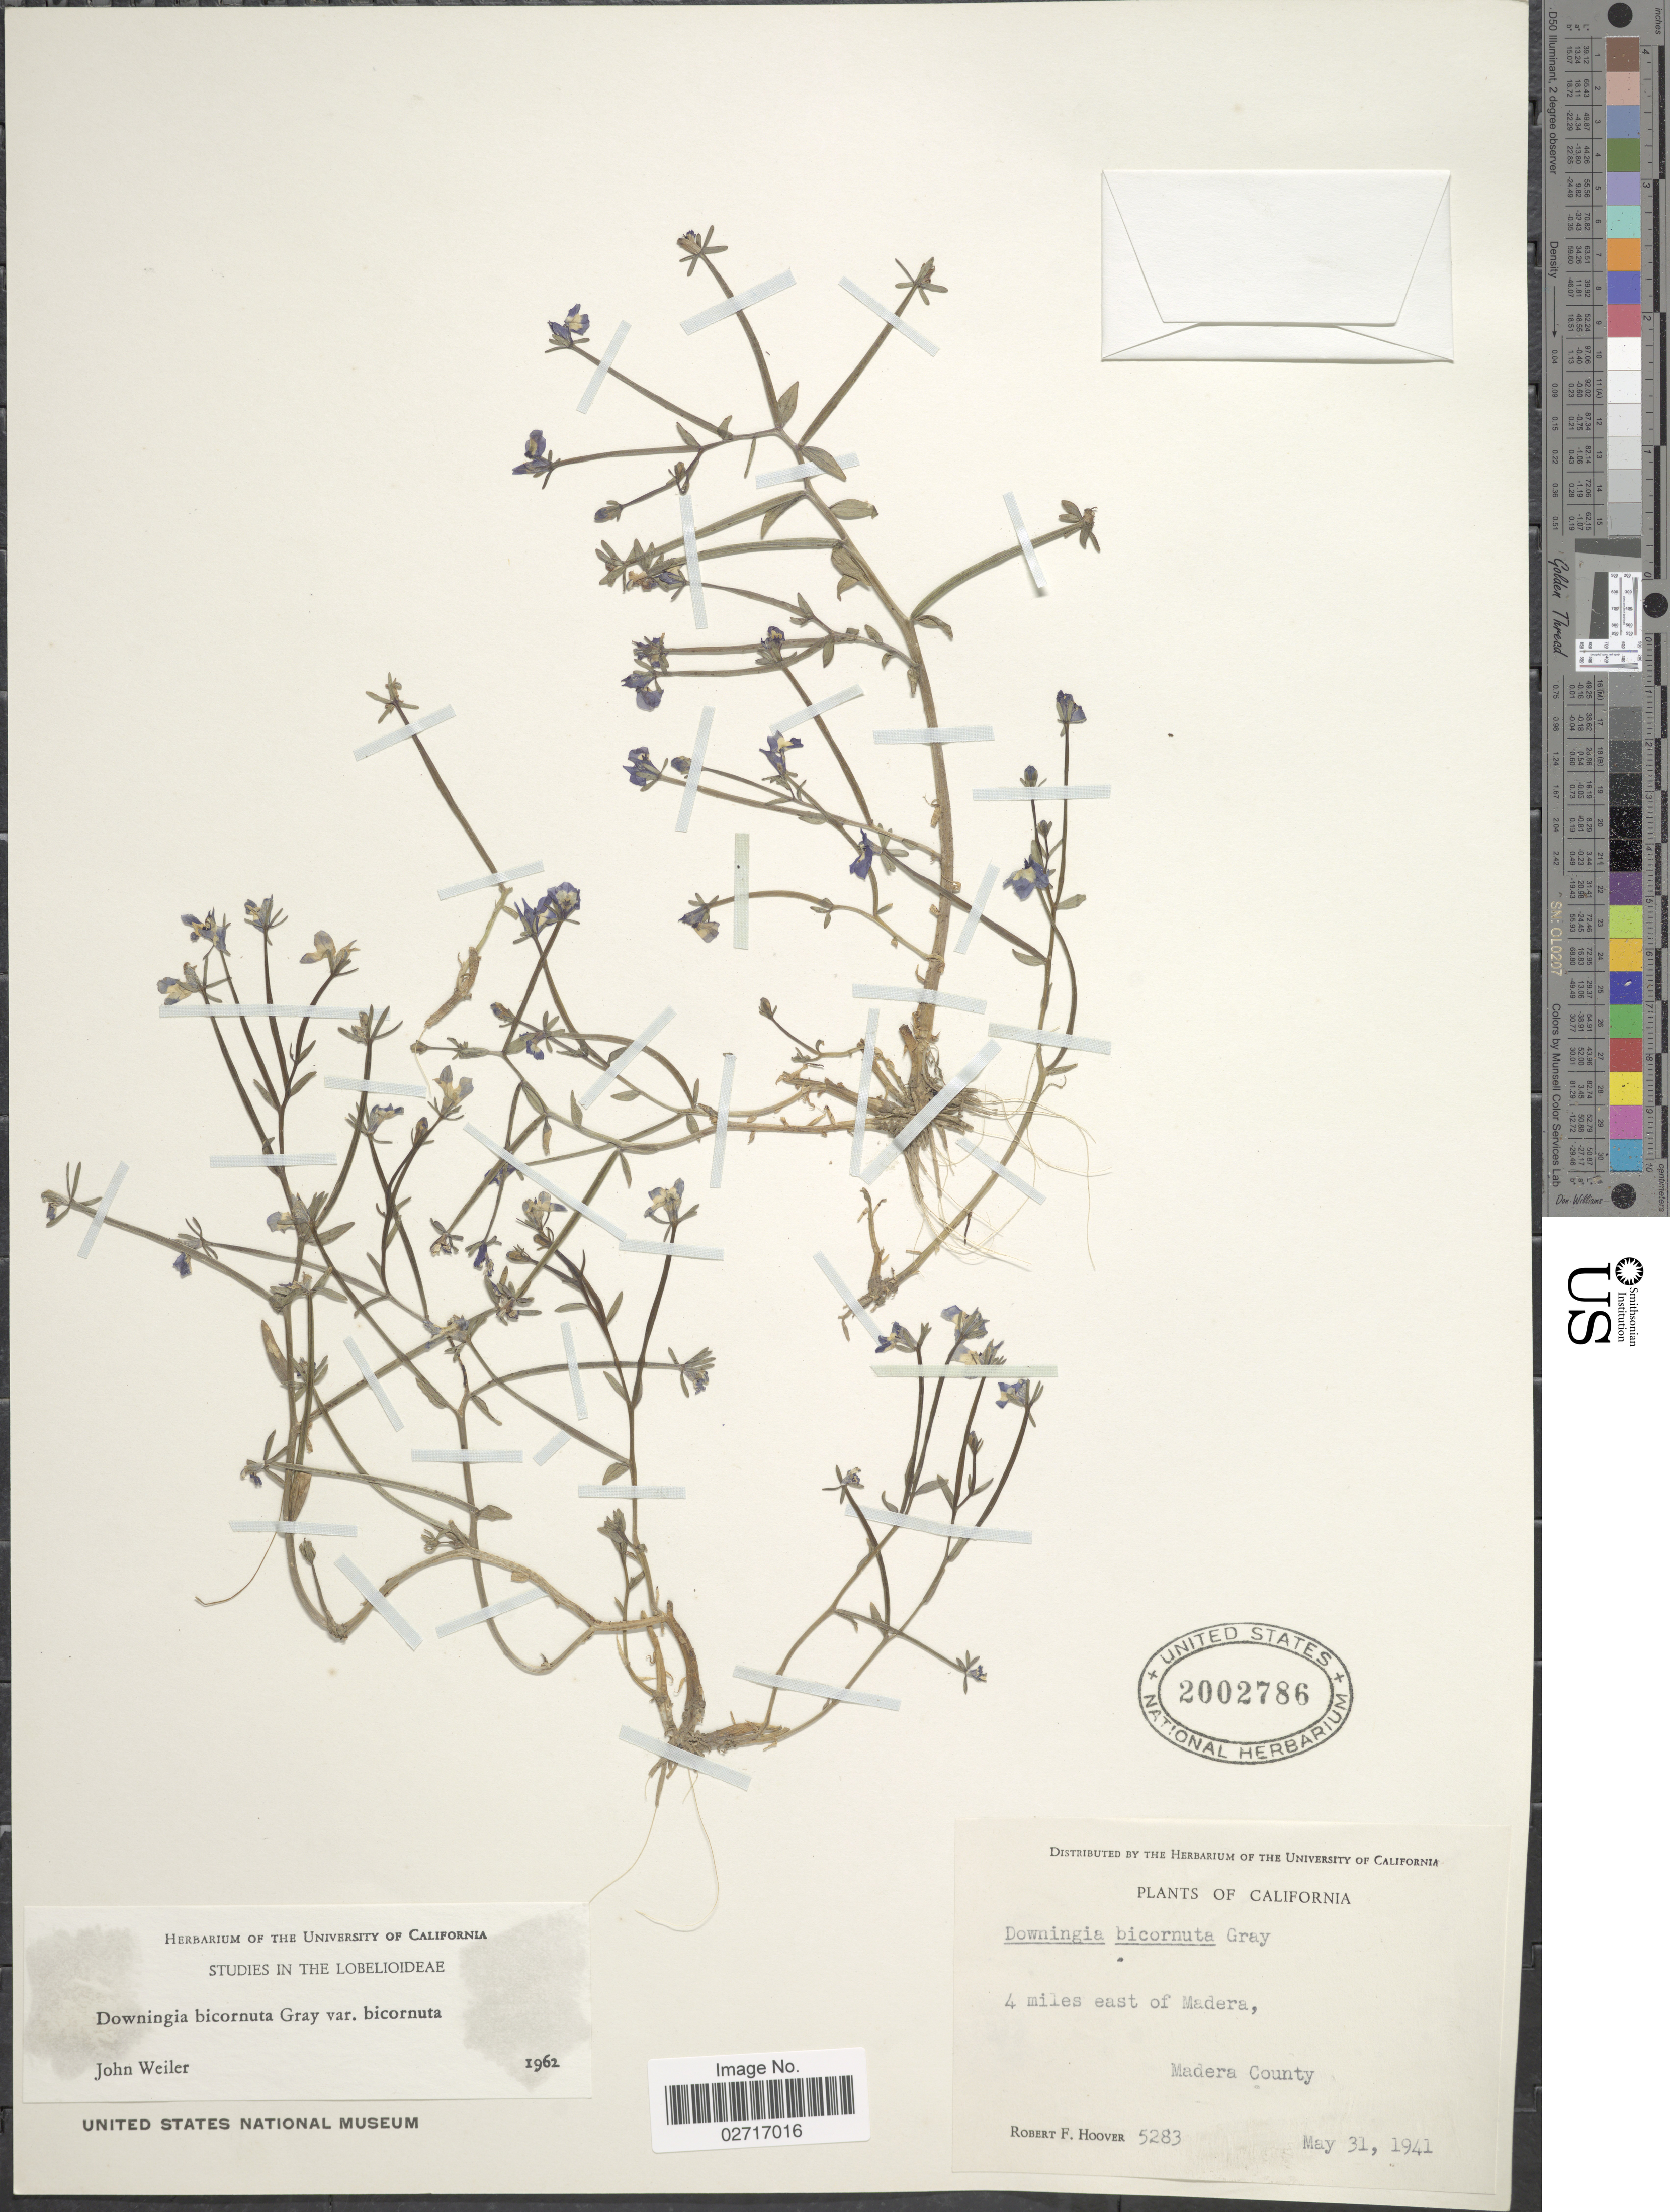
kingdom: Plantae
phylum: Tracheophyta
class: Magnoliopsida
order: Asterales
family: Campanulaceae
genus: Downingia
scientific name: Downingia bicornuta var. bicornuta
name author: A. Gray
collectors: R. F. Hoover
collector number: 5283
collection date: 1941-05-31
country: United States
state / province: California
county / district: Madera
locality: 4 miles east of Madera, Madera County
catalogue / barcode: US 2002786